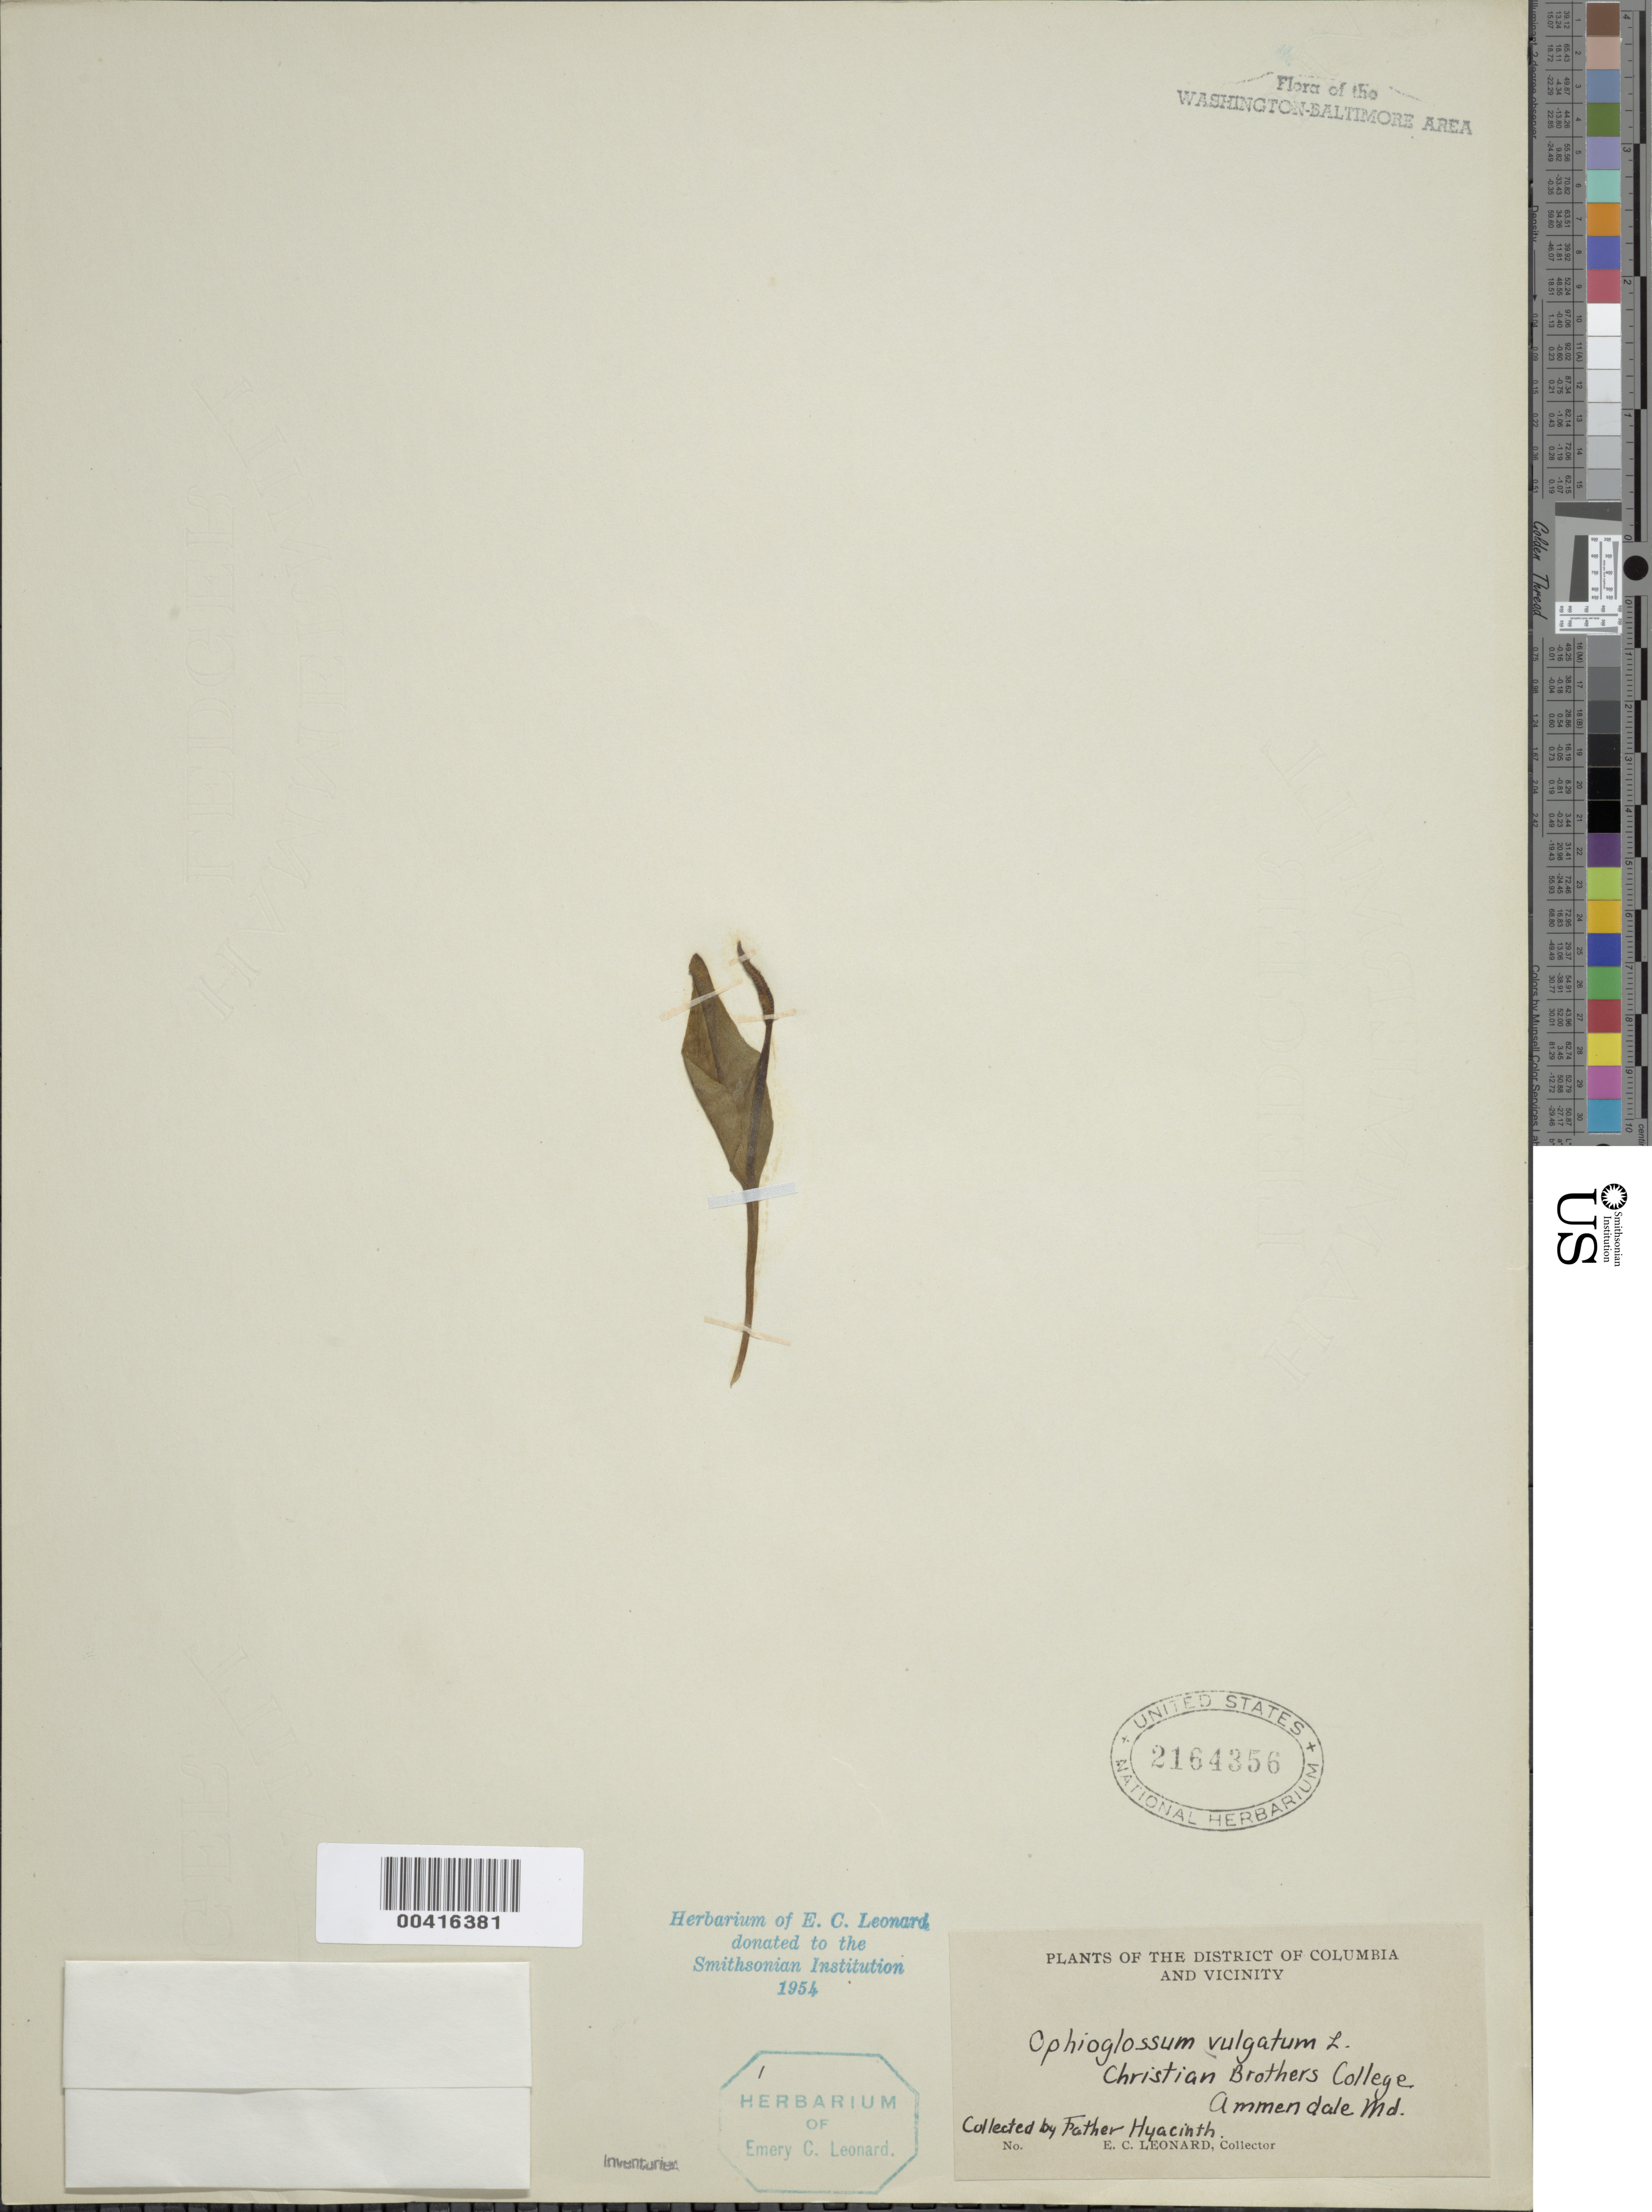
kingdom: Plantae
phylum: Tracheophyta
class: Polypodiopsida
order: Ophioglossales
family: Ophioglossaceae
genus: Ophioglossum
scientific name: Ophioglossum vulgatum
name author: L.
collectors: F. Hyacinth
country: United States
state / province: Maryland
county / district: Prince George's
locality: Ammendale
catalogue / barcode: US 2164356